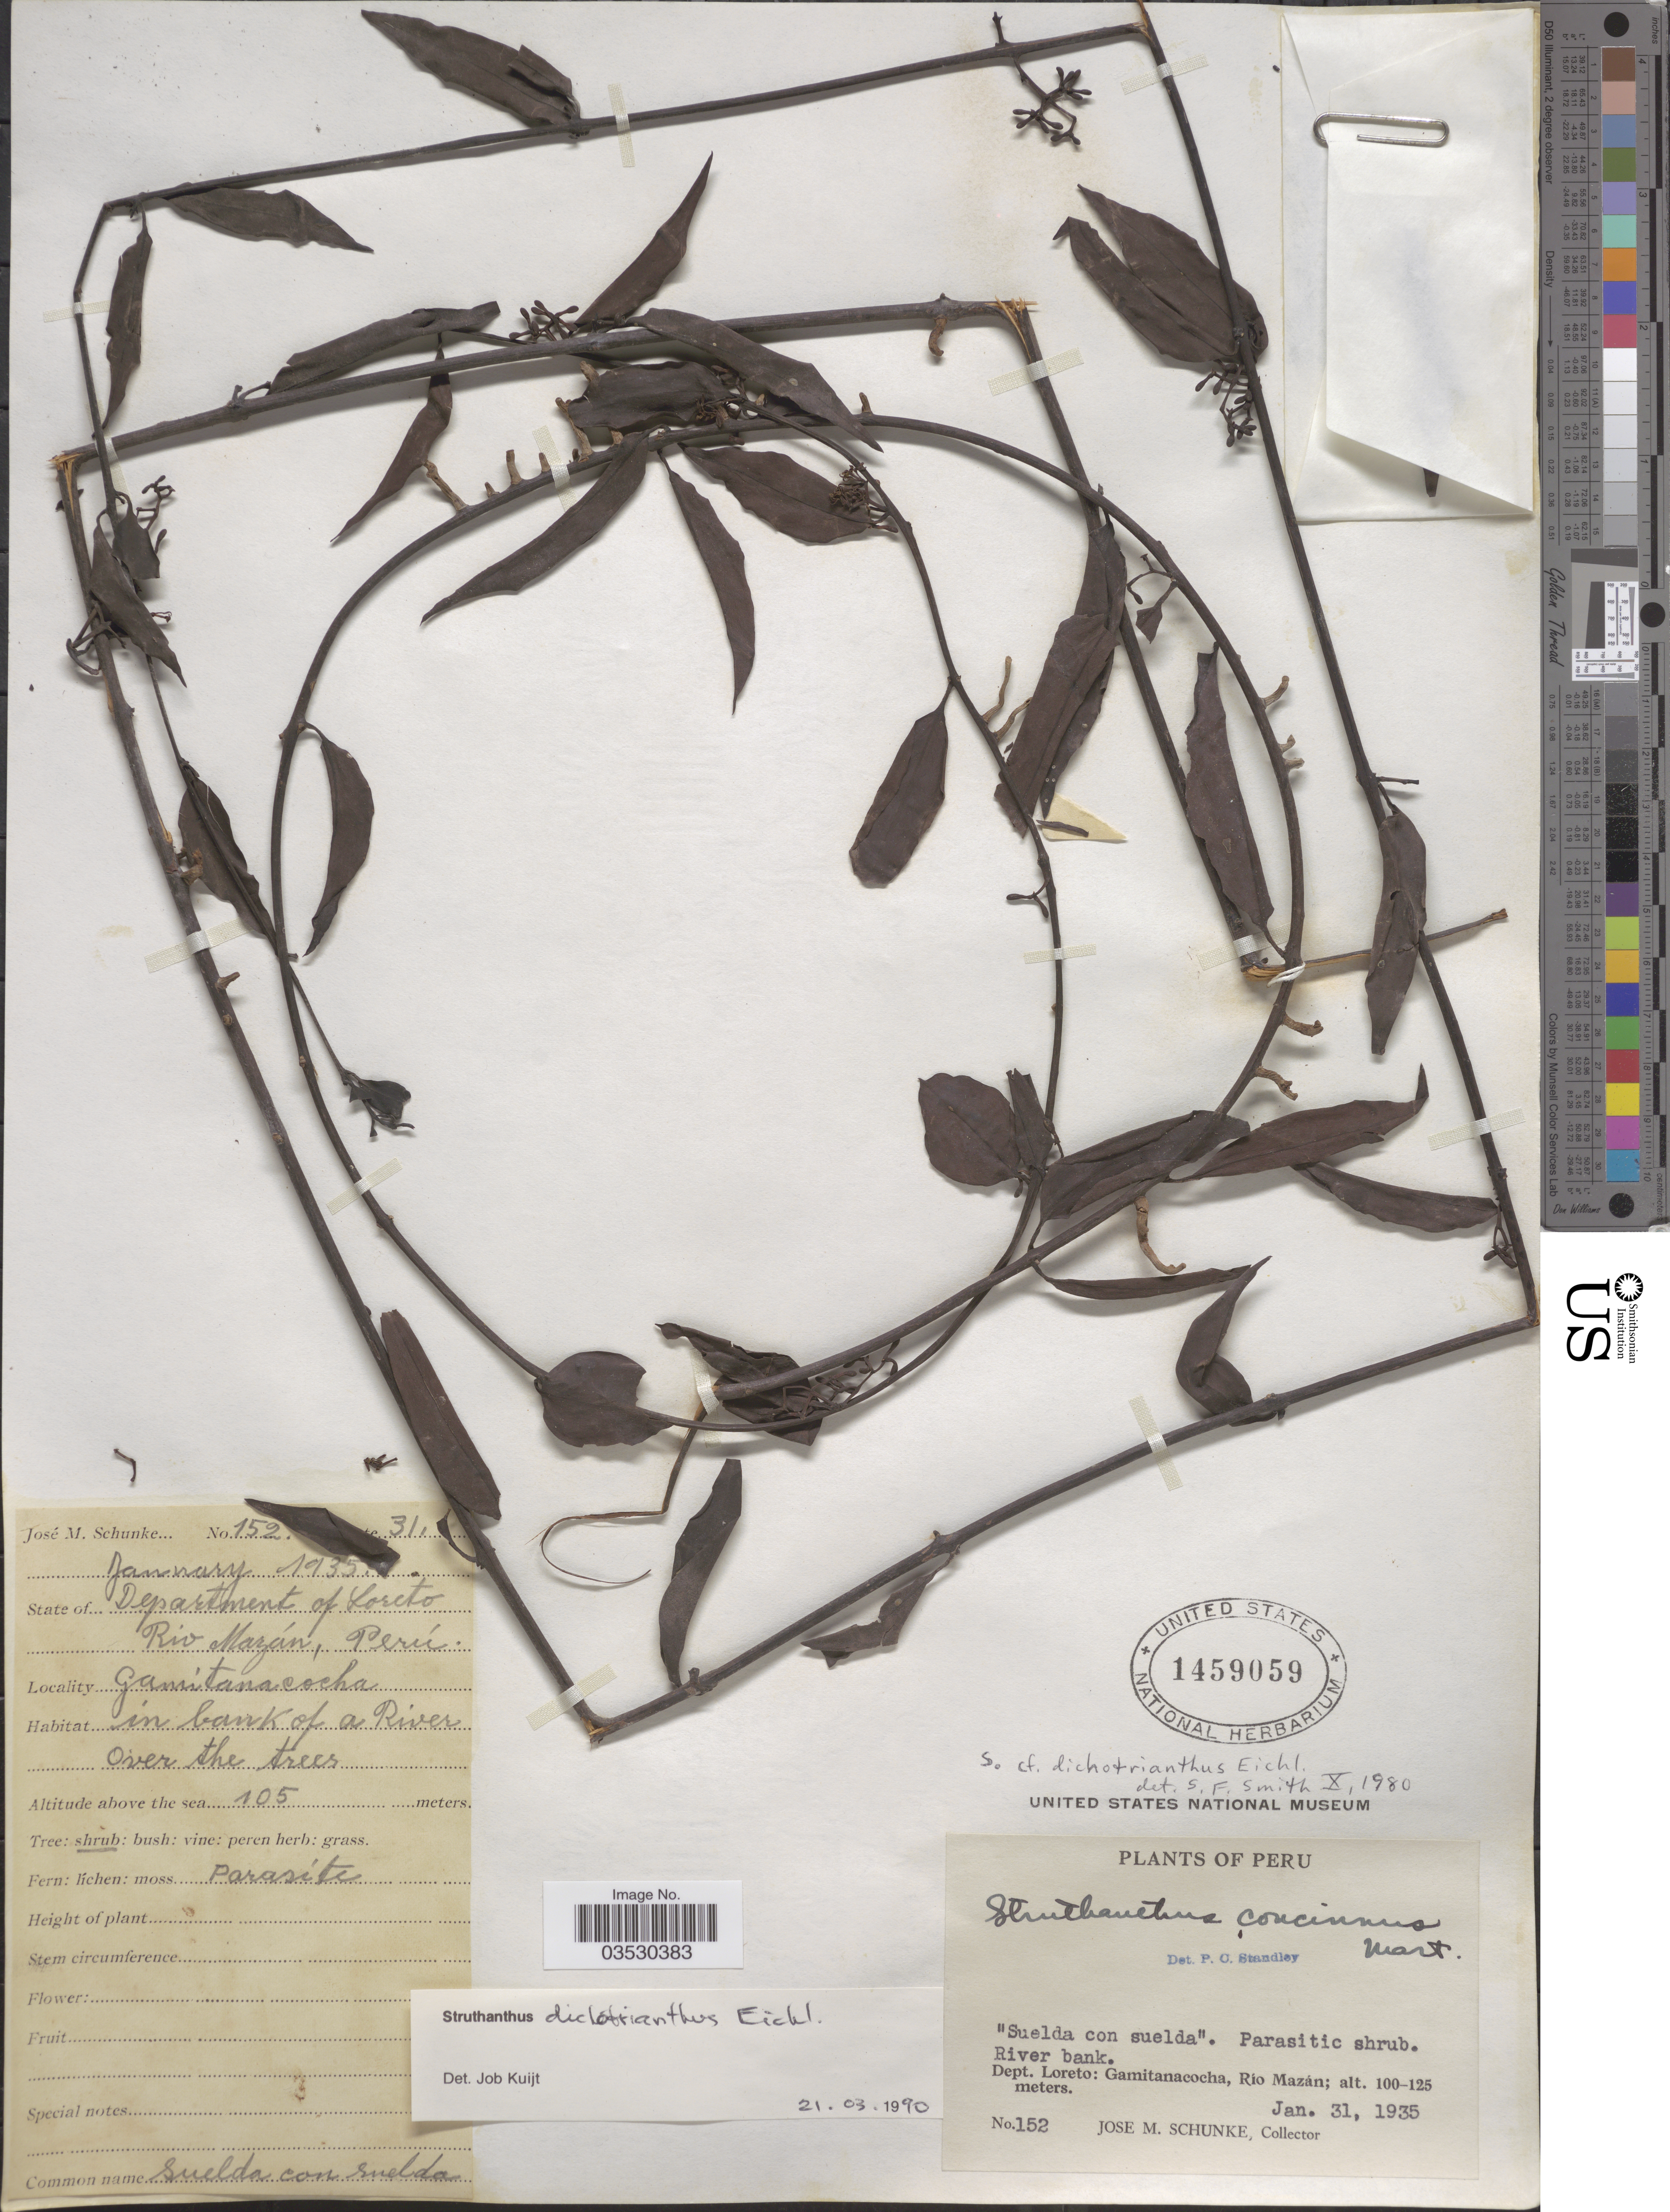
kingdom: Plantae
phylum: Tracheophyta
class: Magnoliopsida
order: Santalales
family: Loranthaceae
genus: Struthanthus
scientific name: Struthanthus dichotrianthus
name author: Eichler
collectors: J. M. Schunke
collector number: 152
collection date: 1935-01-31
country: Peru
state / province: Loreto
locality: Department of Loreto. Rio Mazán. Gamitanacocha.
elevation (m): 105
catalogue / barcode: US 1459059